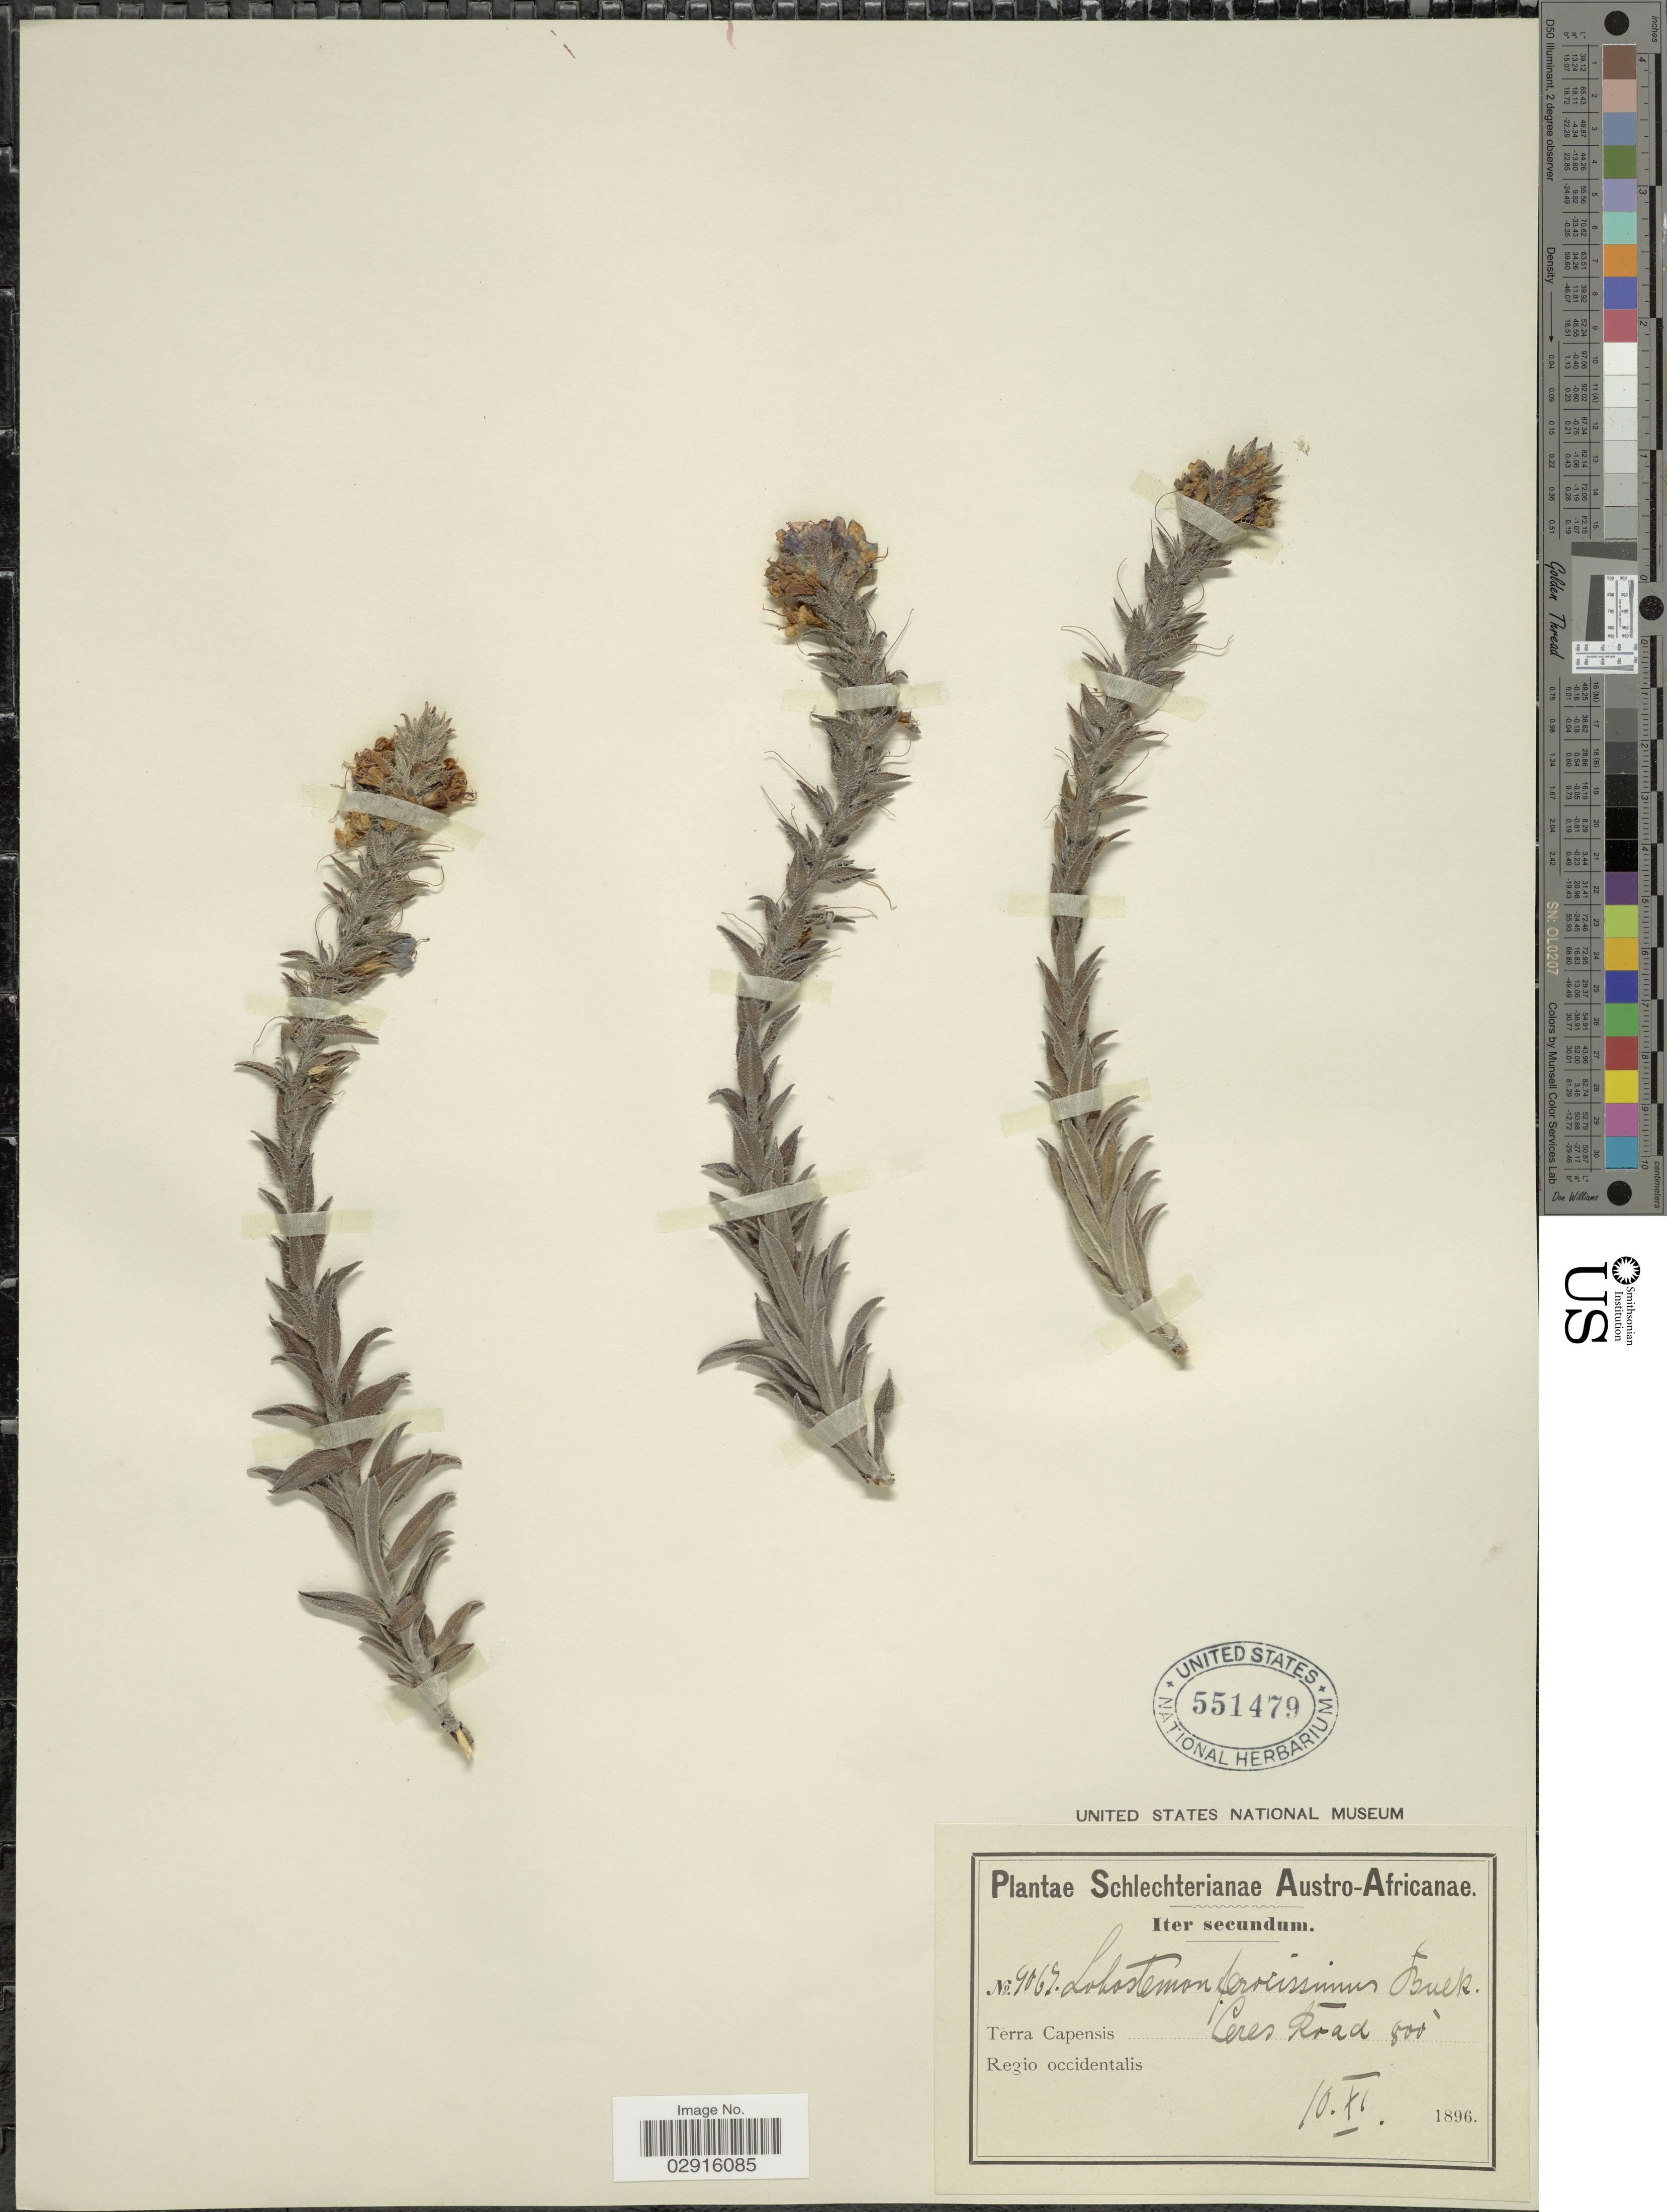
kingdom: Plantae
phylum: Tracheophyta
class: Magnoliopsida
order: Boraginales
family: Boraginaceae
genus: Lobostemon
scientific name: Lobostemon ferocissimus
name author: (Andrews) DC. & A. DC.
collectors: Schlechter, --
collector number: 9067*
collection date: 1896-11-10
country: South Africa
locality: Austro-Africanae. Terra Capensis Ceres Road. Regio occidentalis.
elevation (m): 244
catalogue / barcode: US 551479